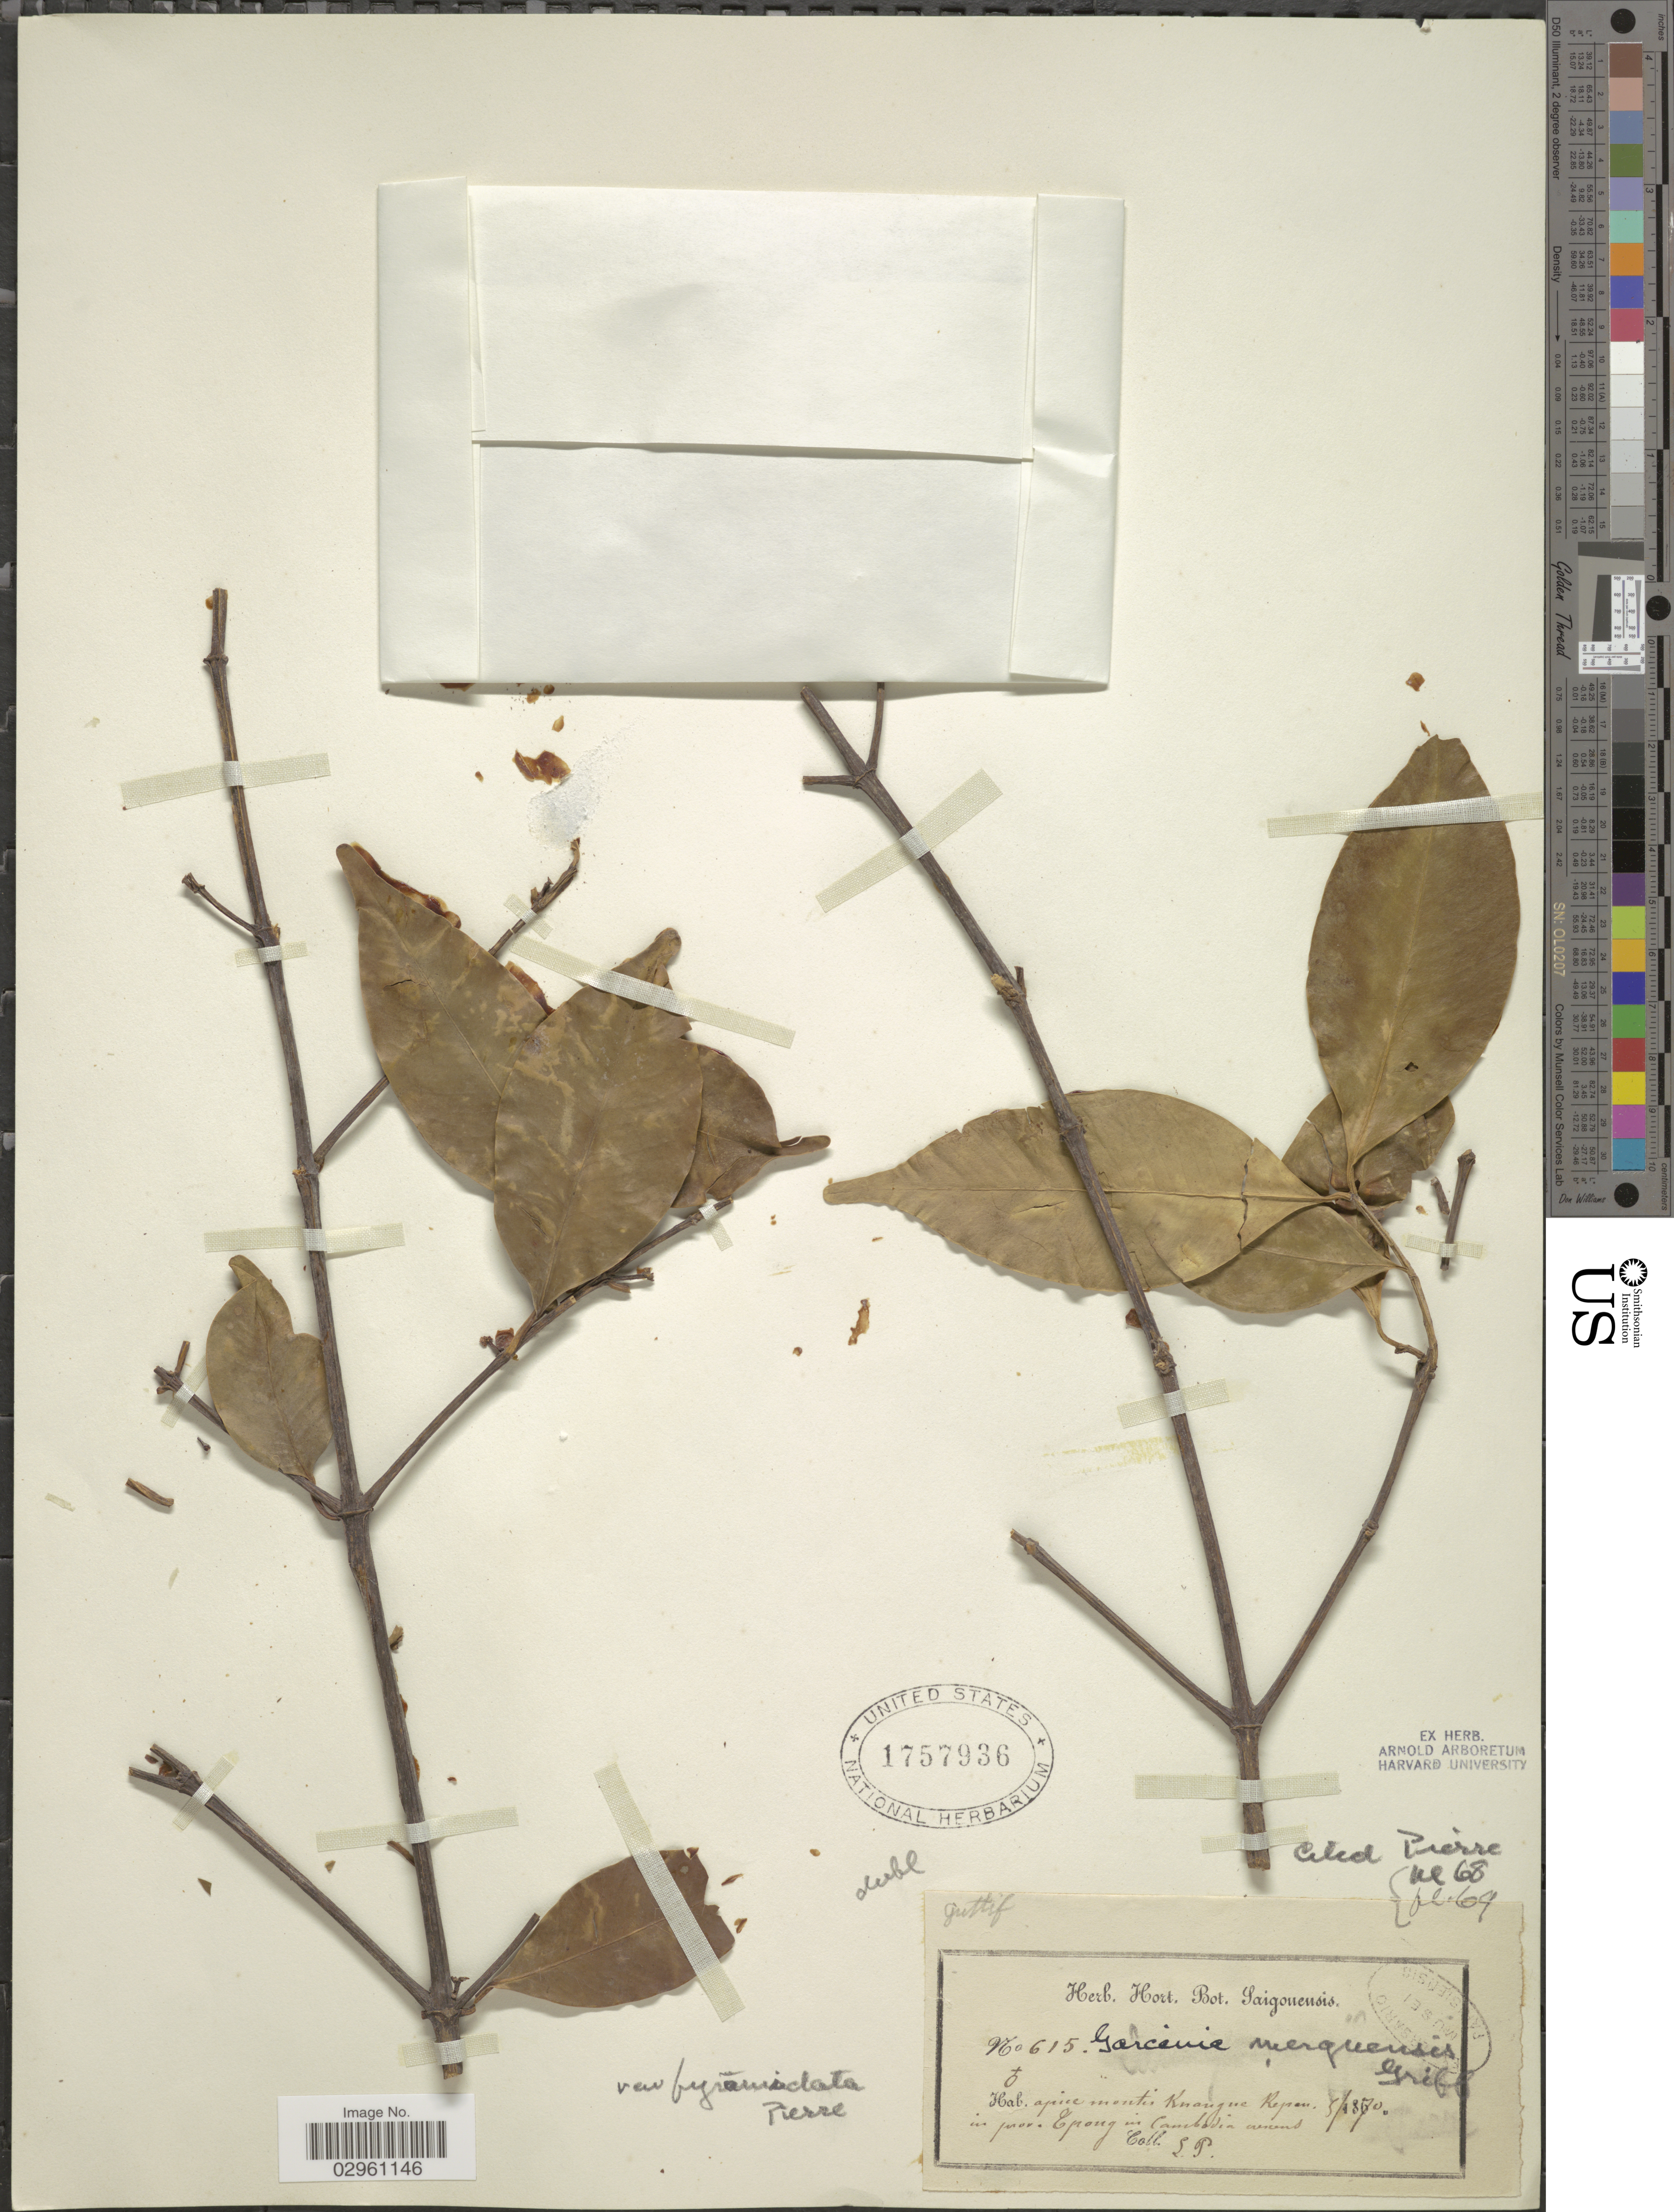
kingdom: Plantae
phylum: Tracheophyta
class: Magnoliopsida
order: Malpighiales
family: Clusiaceae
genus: Garcinia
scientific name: Garcinia merguensis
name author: Wight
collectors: L. Pierre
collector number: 615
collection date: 1870-05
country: Cambodia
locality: Apice montes Knouque Repran. in prov. Tpong in Cambodia ascend. [interpreted]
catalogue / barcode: US 1757936